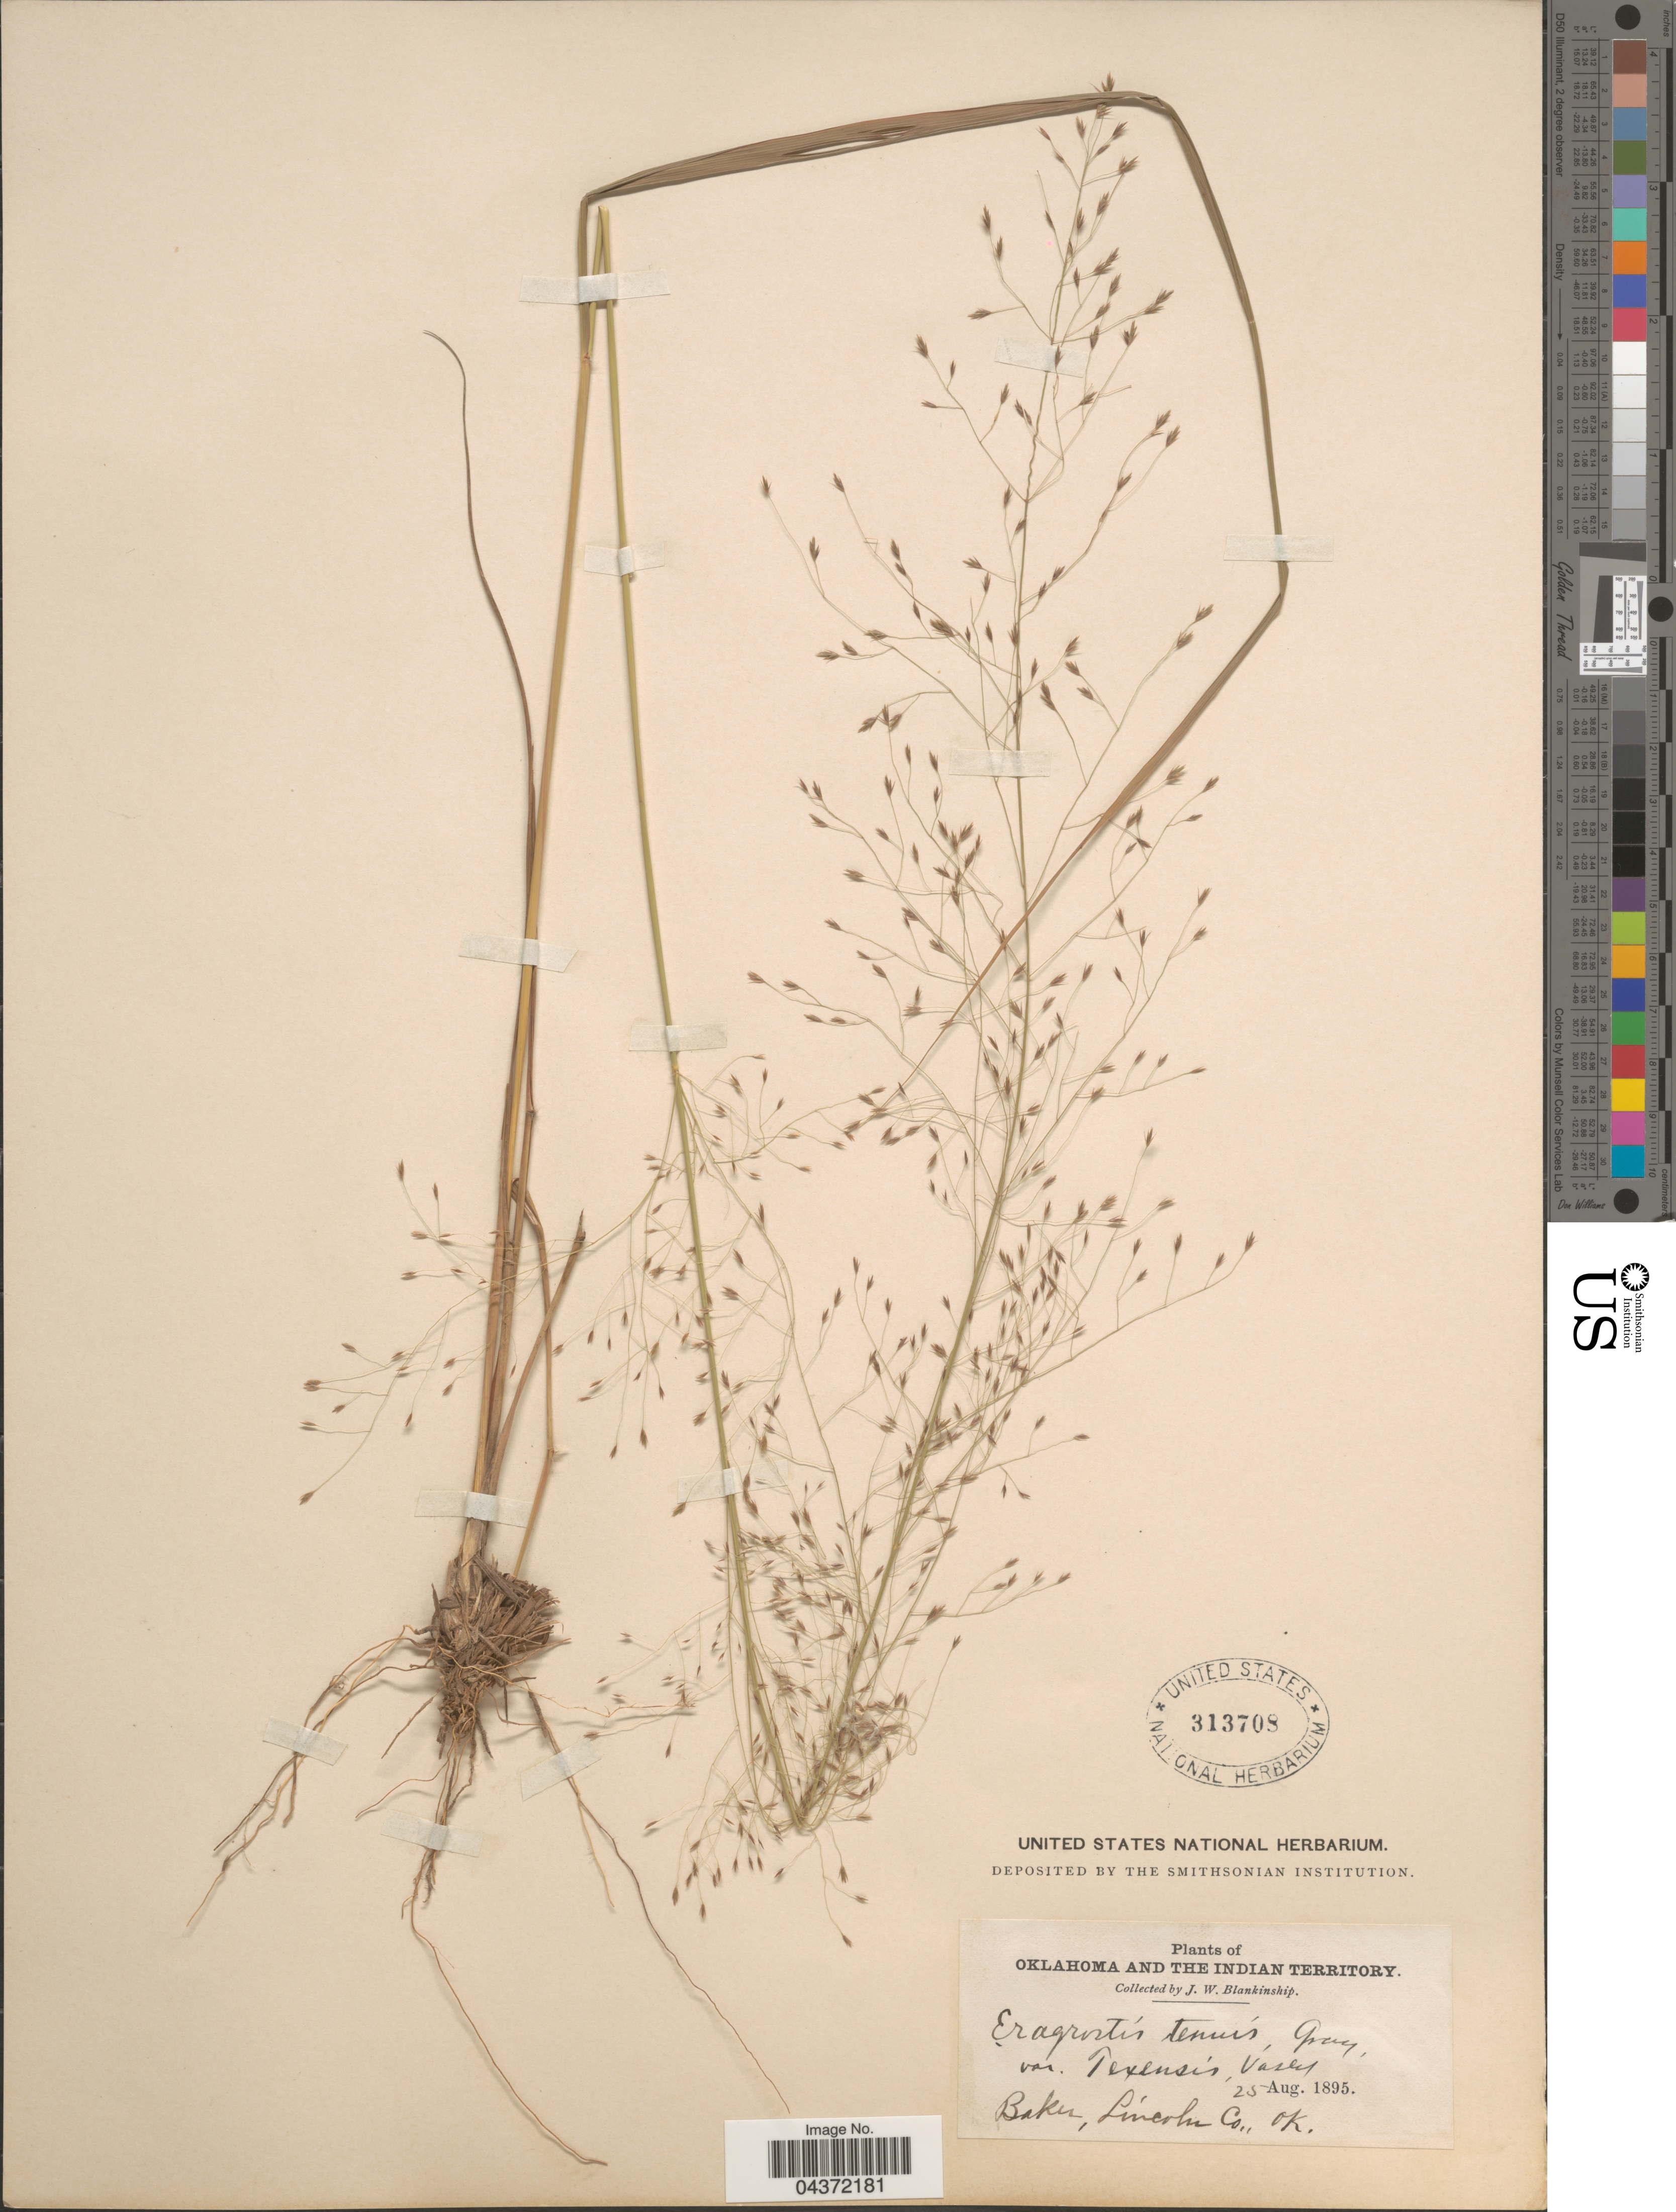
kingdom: Plantae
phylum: Tracheophyta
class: Liliopsida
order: Poales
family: Poaceae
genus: Eragrostis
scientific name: Eragrostis trichodes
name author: (Nutt.) Alph. Wood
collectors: J. W. Blankinship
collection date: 1895-08-25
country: United States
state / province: Oklahoma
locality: Baker, Lincoln Co.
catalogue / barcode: US 313708